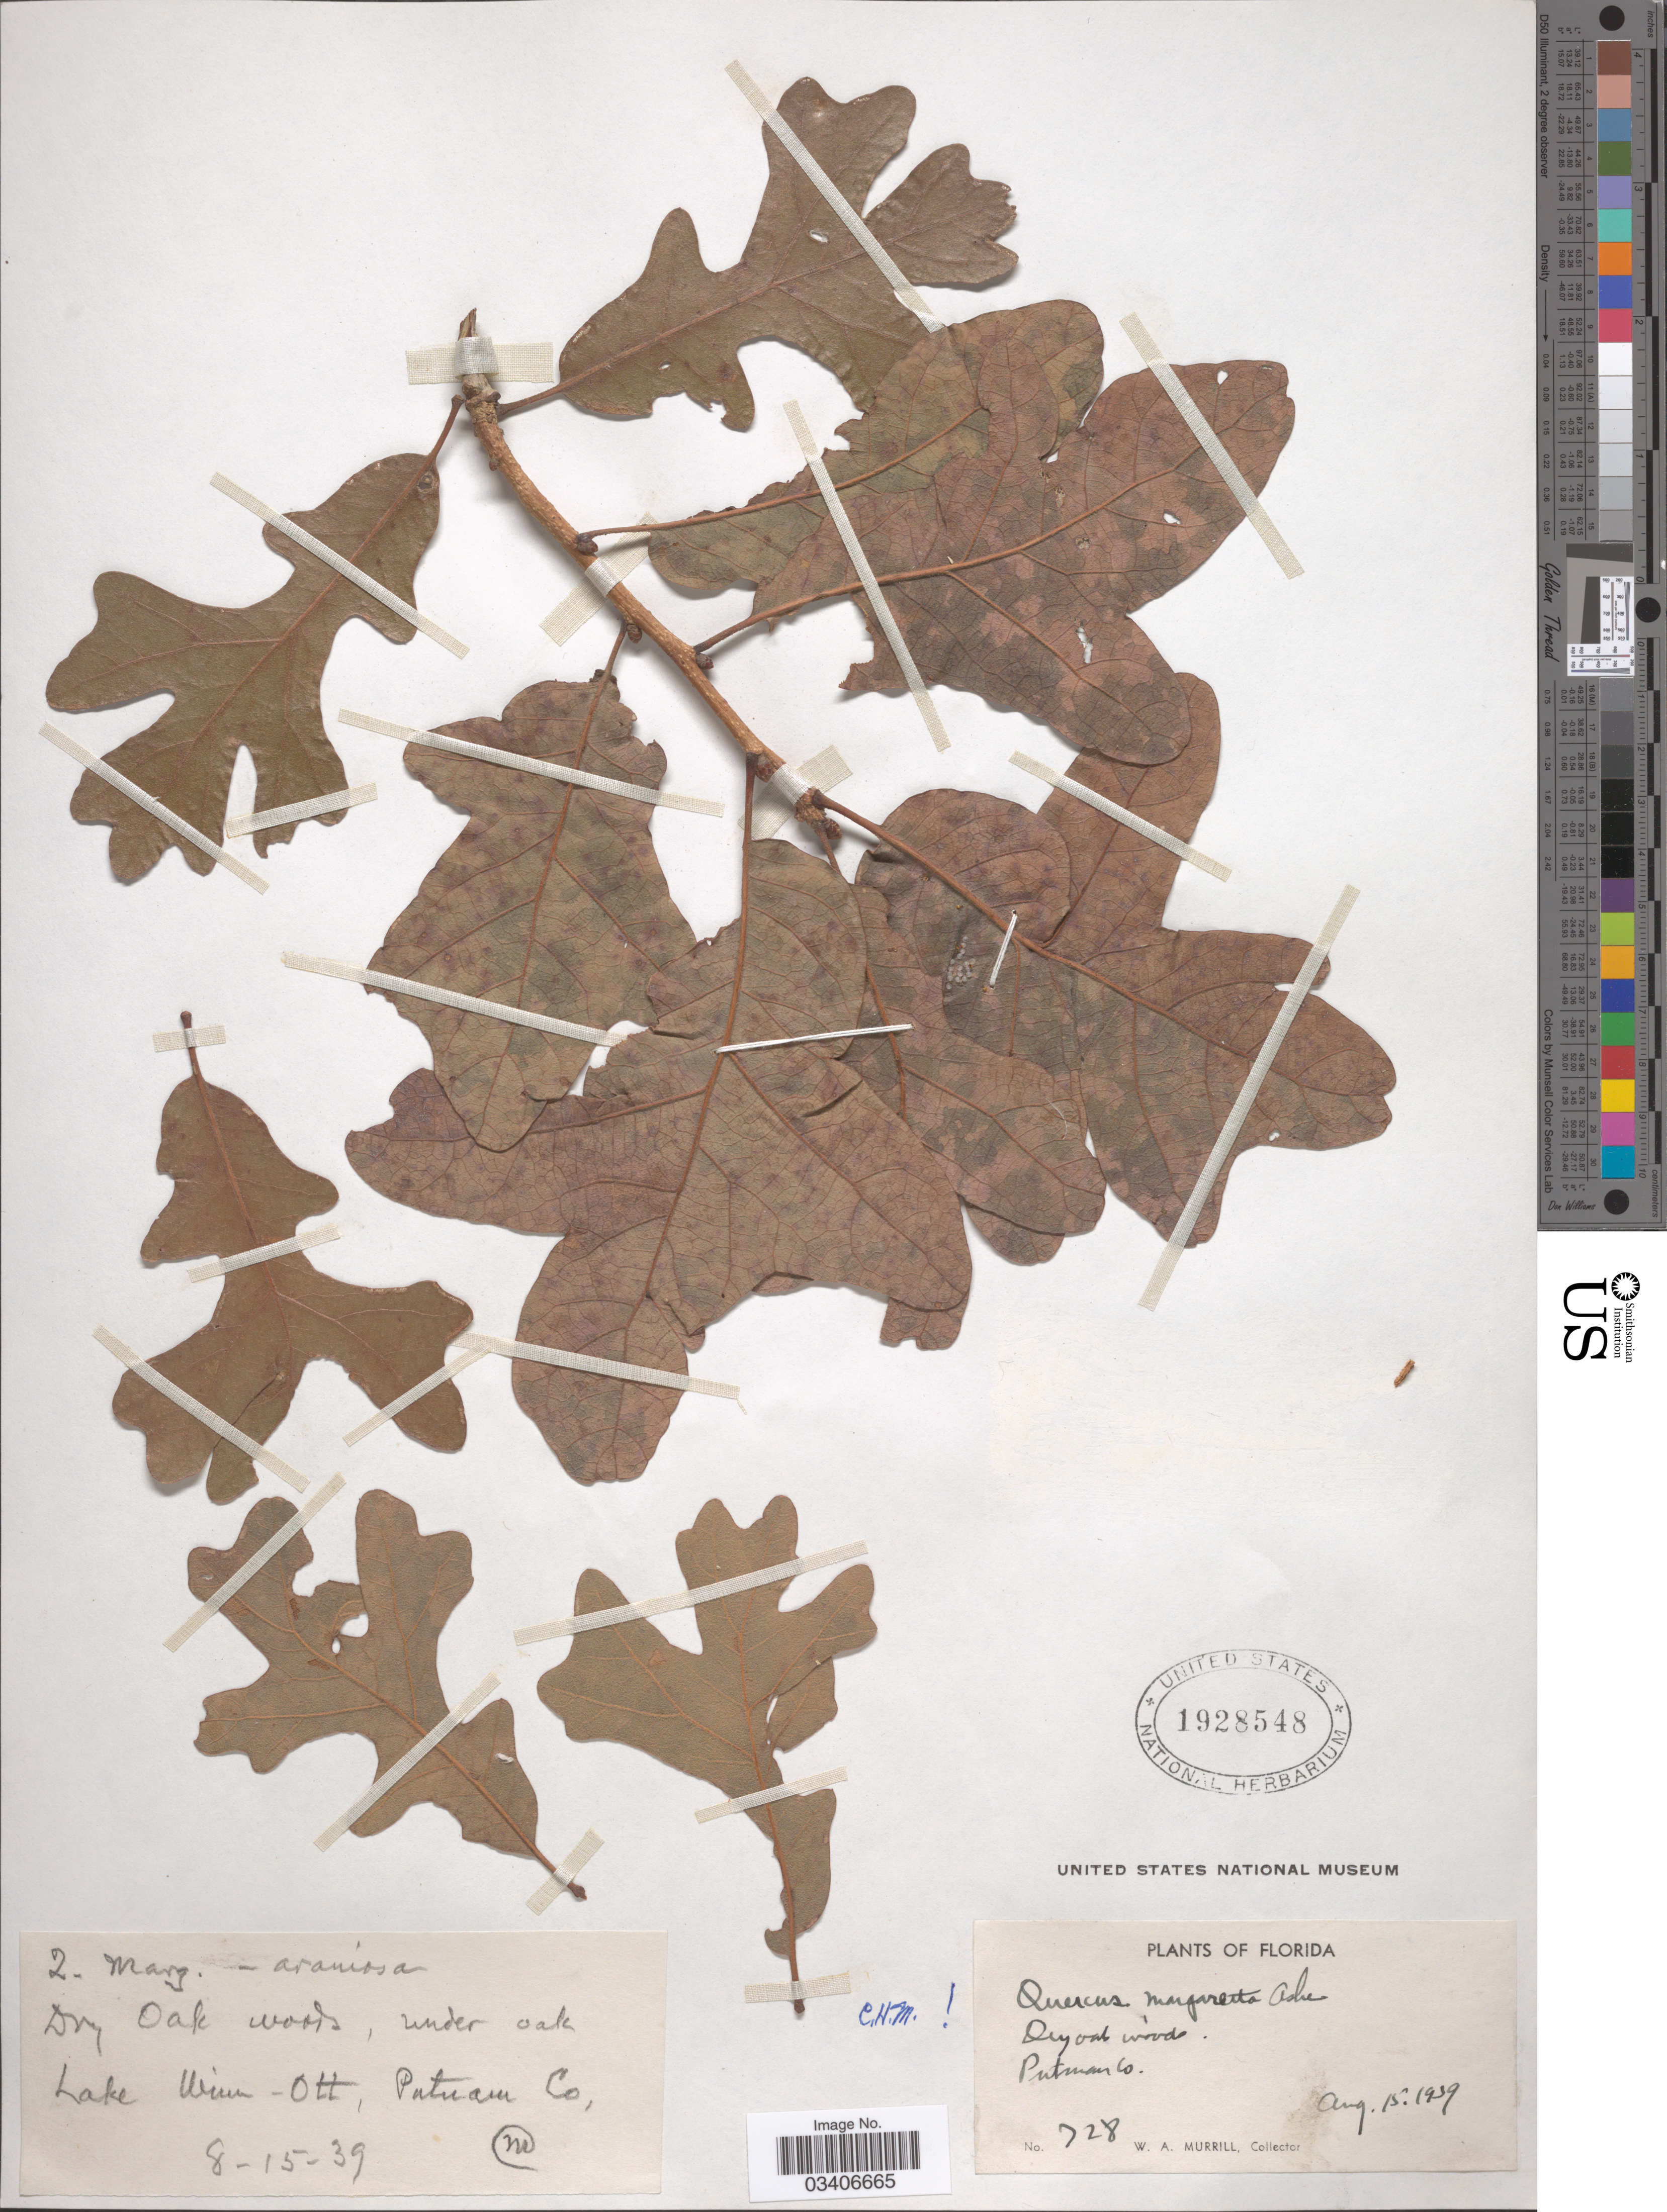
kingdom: Plantae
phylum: Tracheophyta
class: Magnoliopsida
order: Fagales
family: Fagaceae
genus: Quercus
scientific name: Quercus margarettae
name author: Ashe ex Small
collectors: W. A. Murrill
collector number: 728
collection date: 1939-08-15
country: United States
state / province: Florida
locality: Putman Co. Lake Winn-Ott.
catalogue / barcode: US 1928548